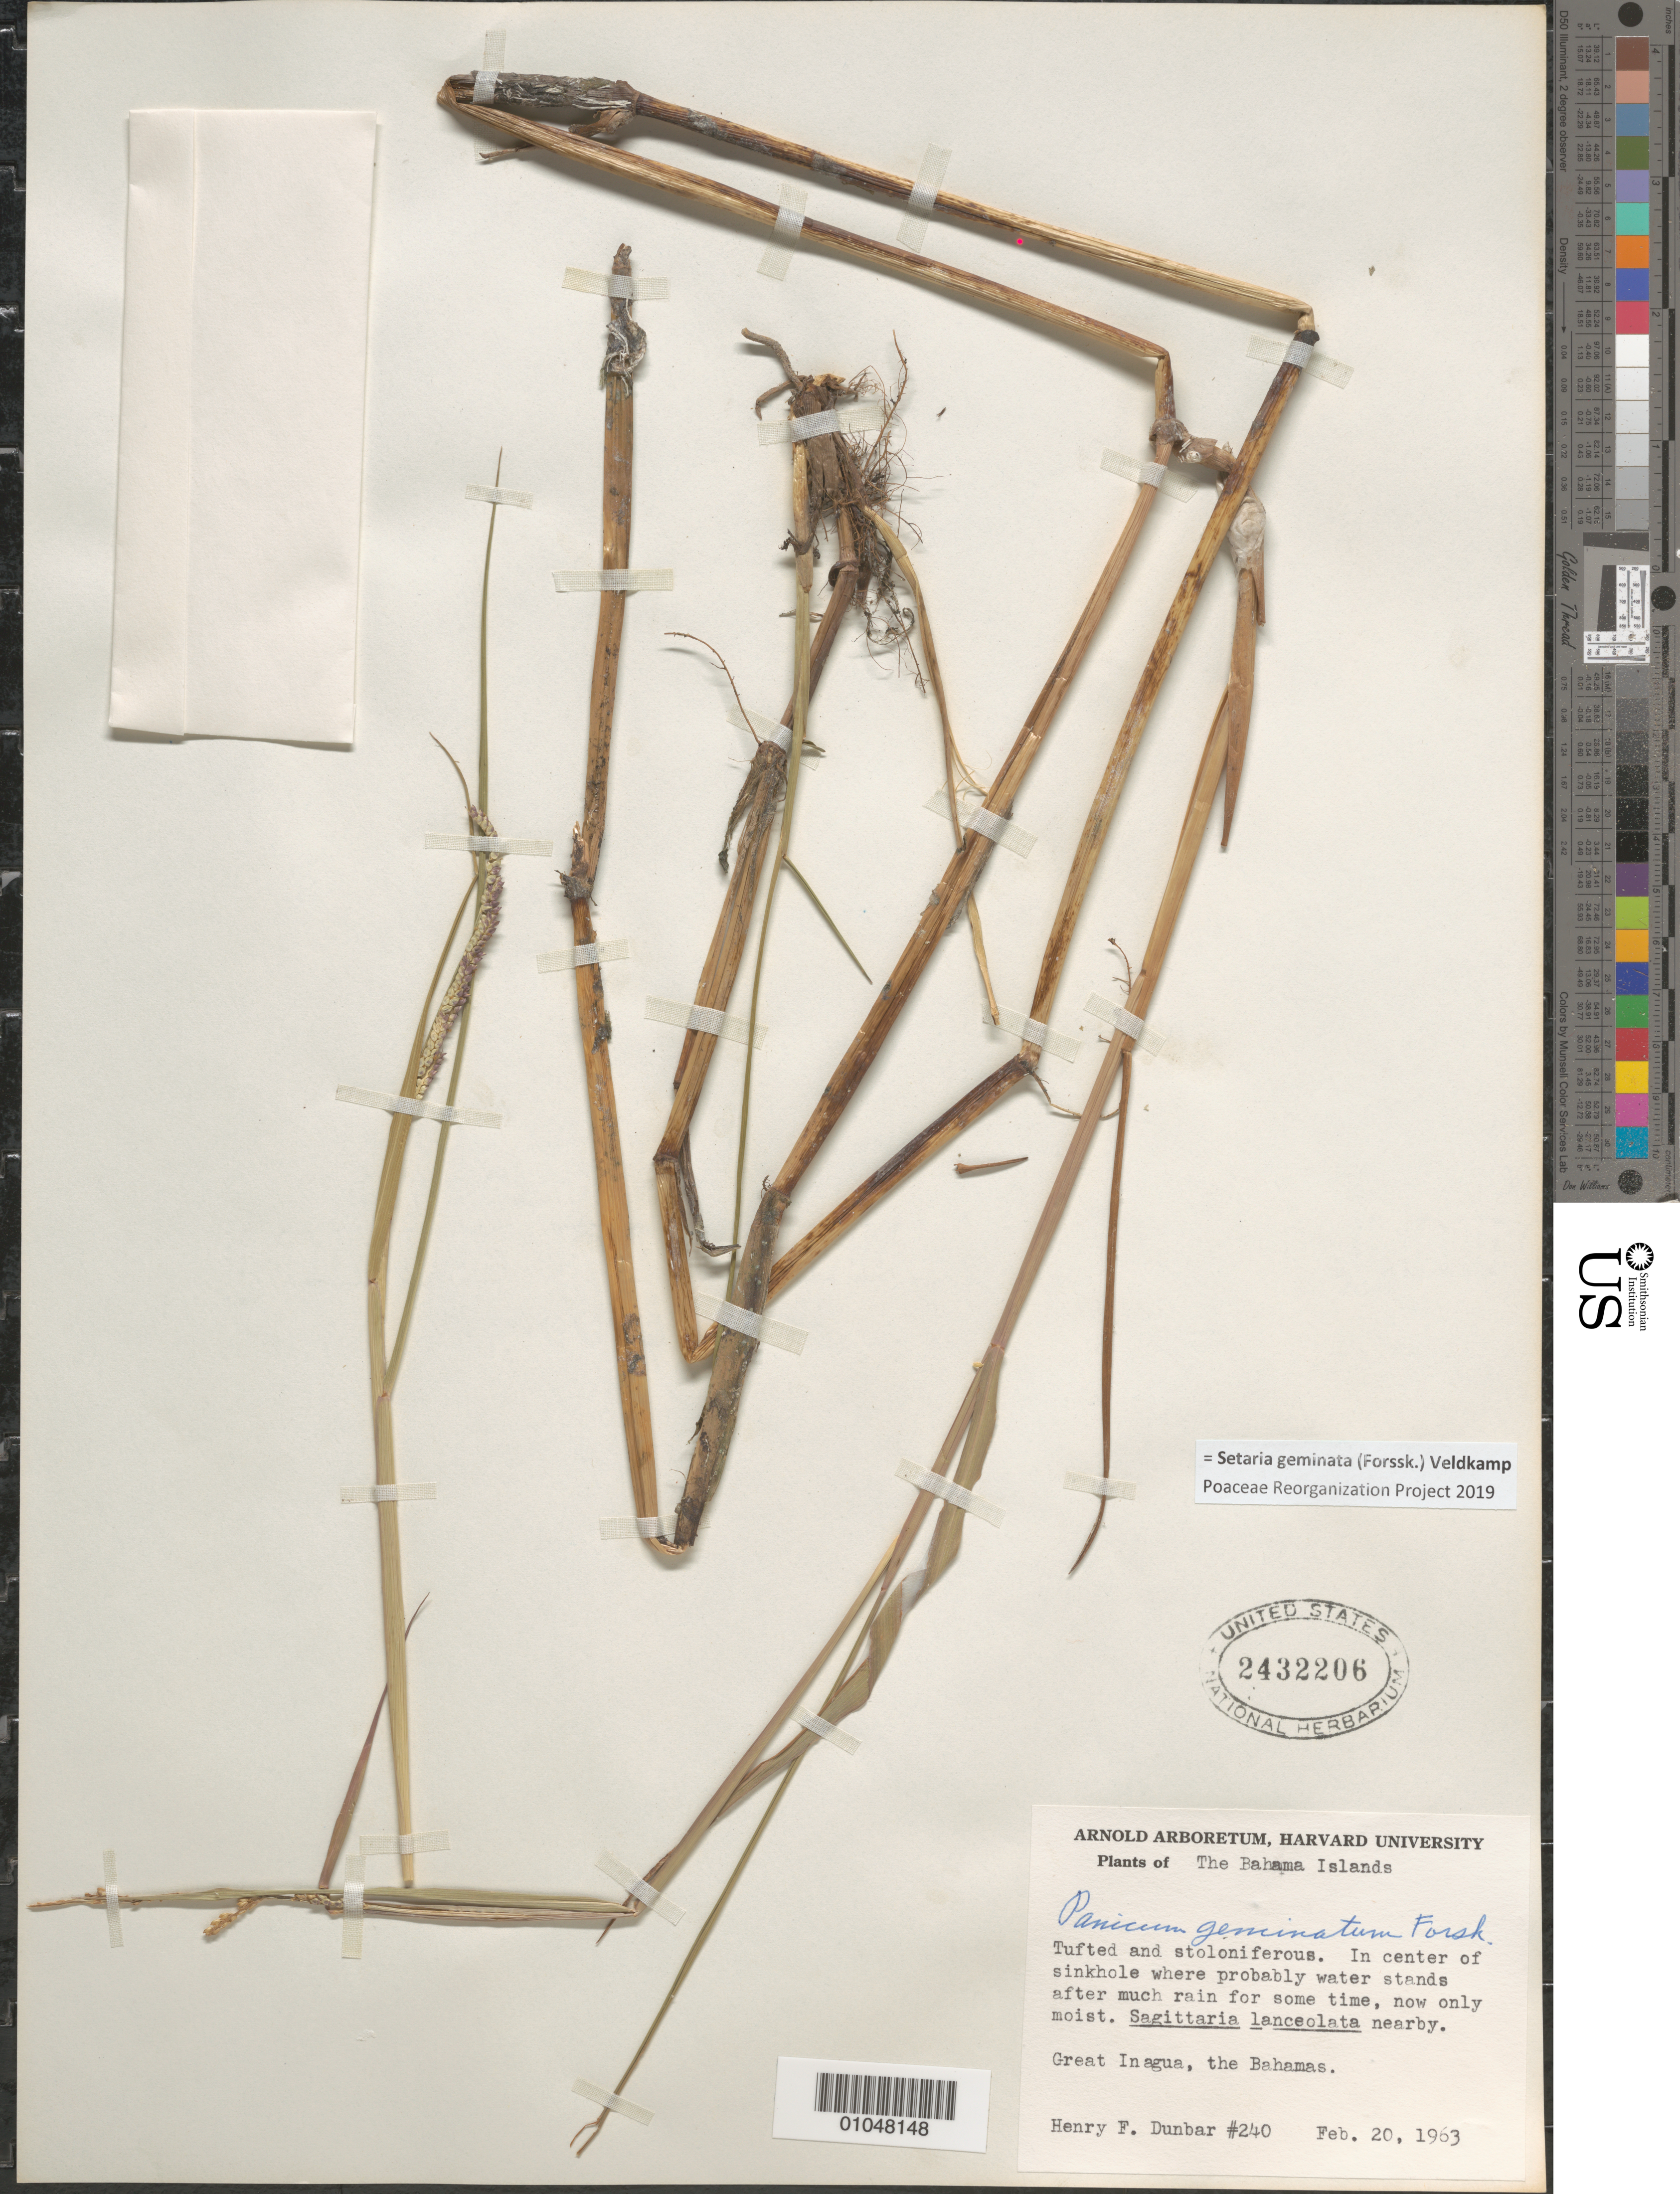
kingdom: Plantae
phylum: Tracheophyta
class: Liliopsida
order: Poales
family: Poaceae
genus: Panicum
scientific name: Panicum geminatum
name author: Forssk.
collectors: H. Dunbar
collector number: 240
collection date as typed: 20 Feb 1963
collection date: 1963-02-20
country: Bahamas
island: Great Inagua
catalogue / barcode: US 2432206